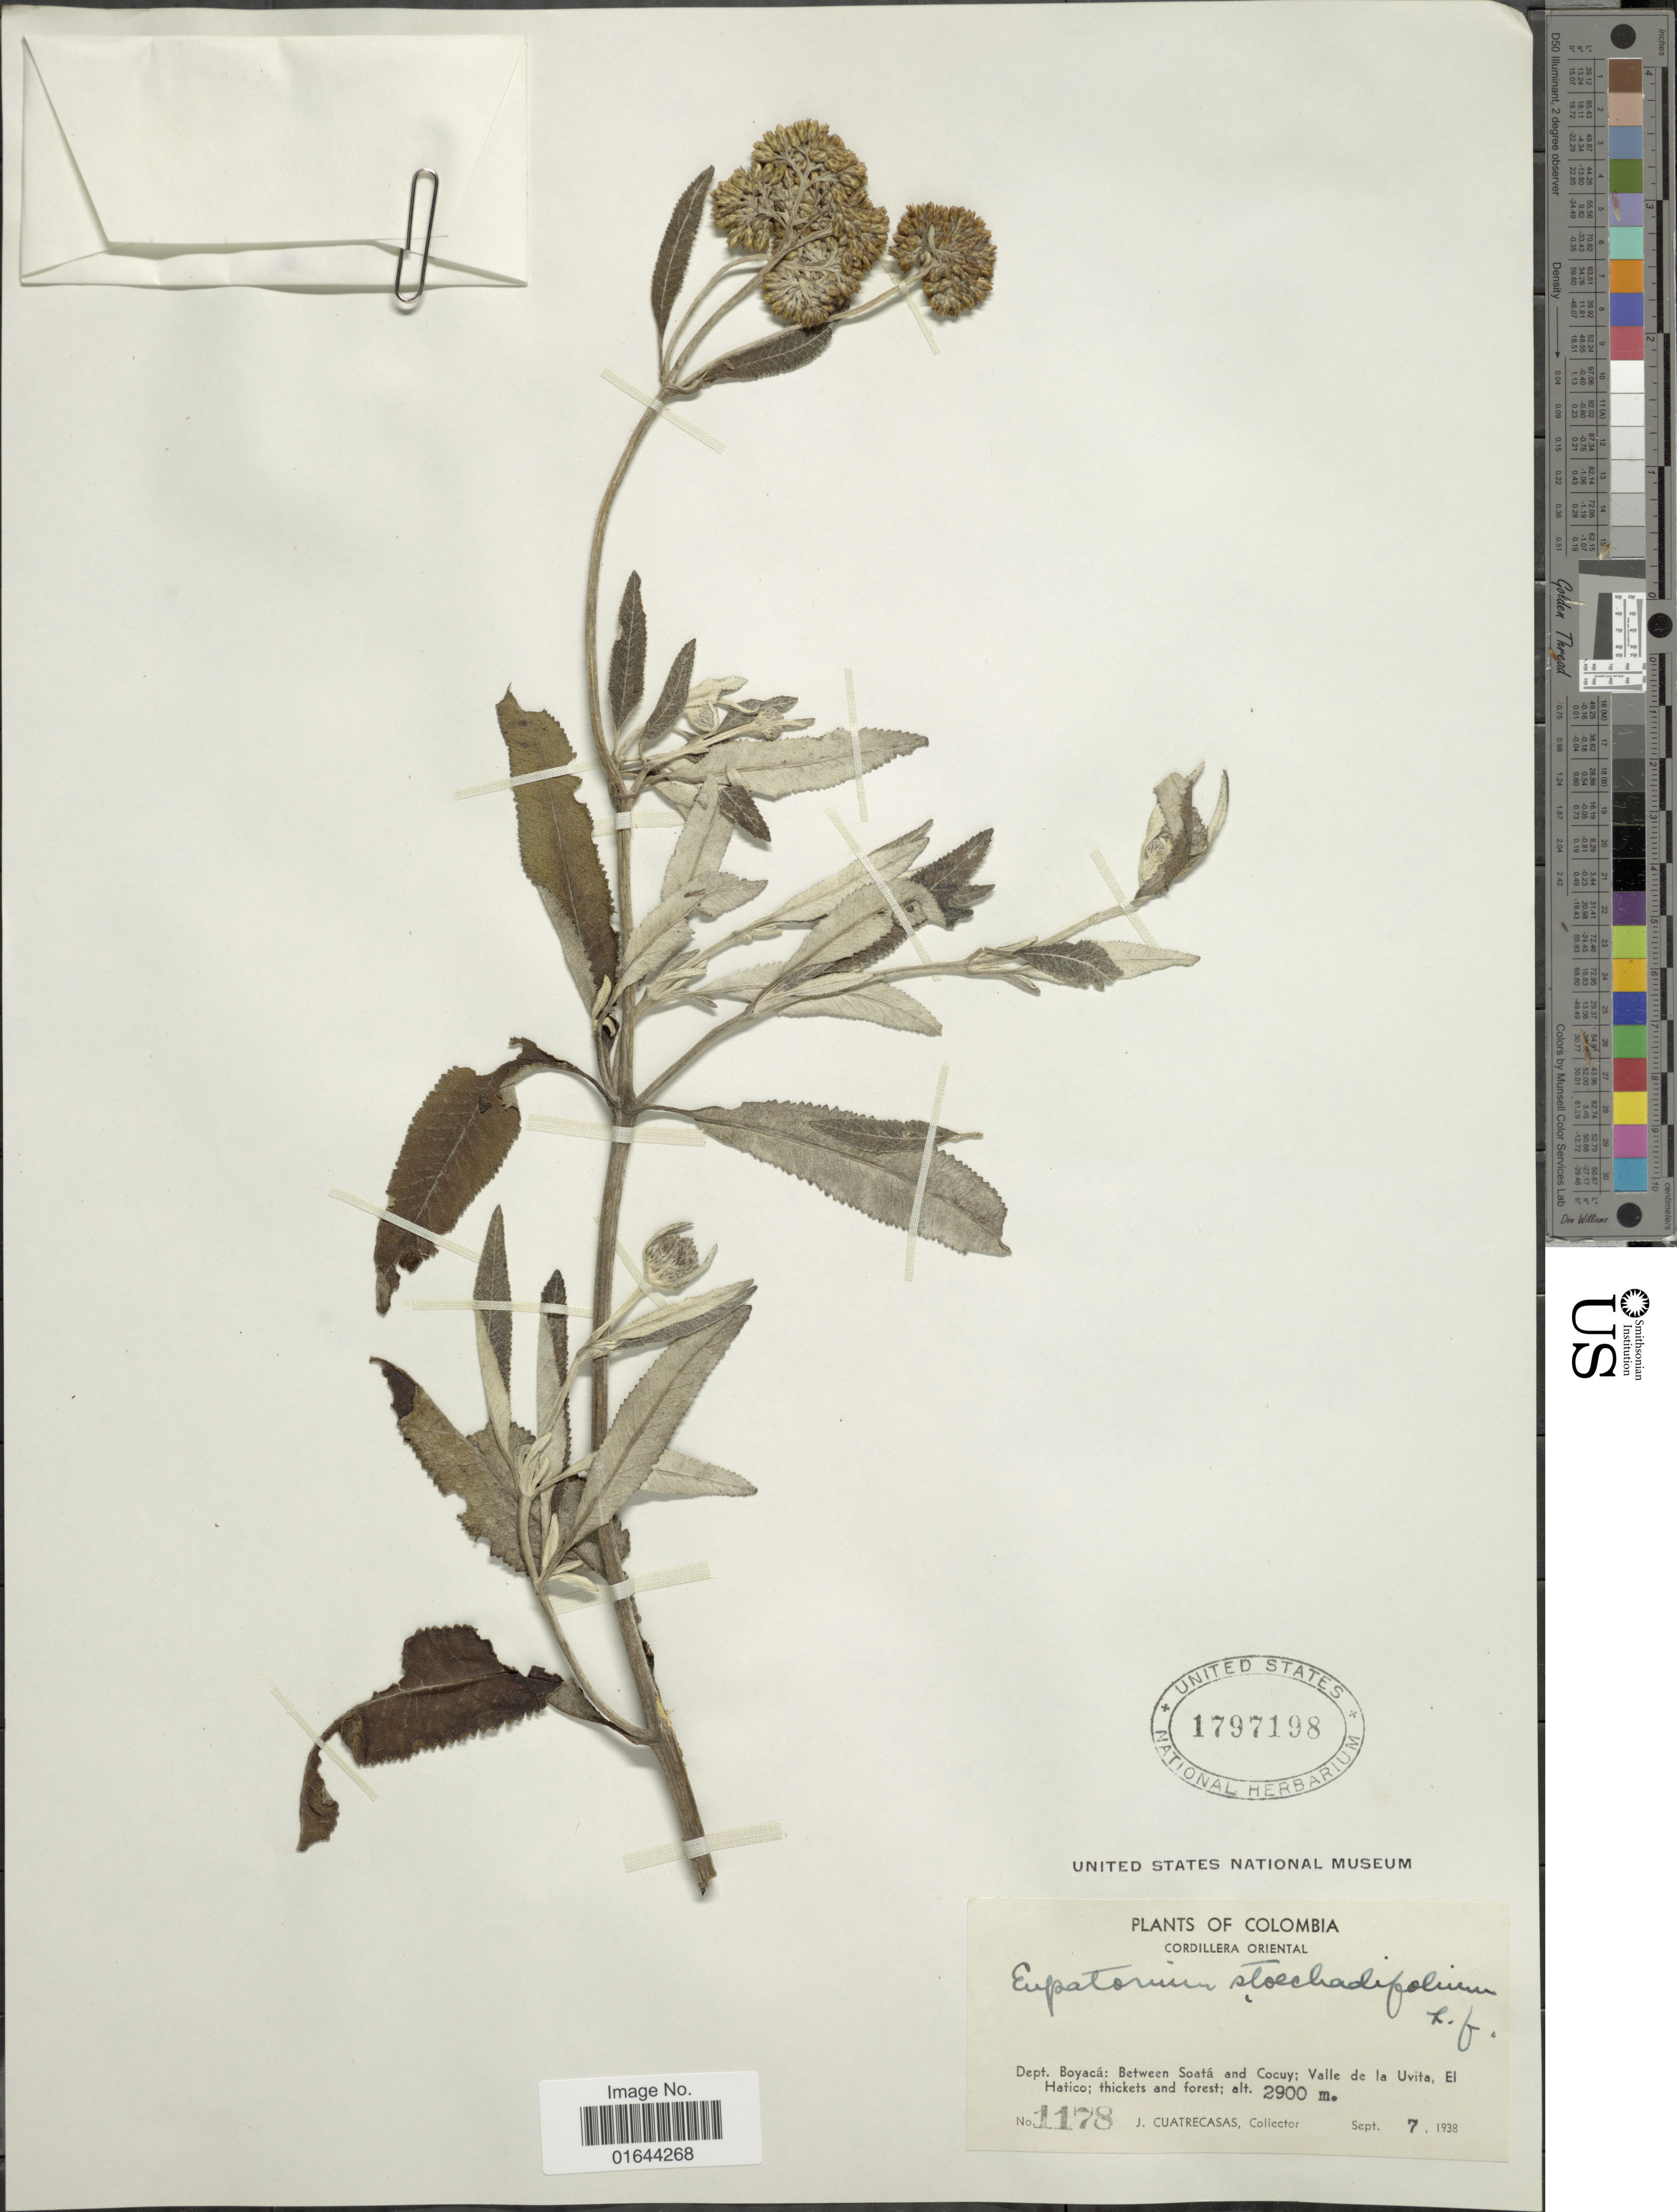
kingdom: Plantae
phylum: Tracheophyta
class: Magnoliopsida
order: Asterales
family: Asteraceae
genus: Lourteigia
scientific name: Lourteigia stoechadifolia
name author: (L. f.) R.M. King & H. Rob.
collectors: J. Cuatrecasas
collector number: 1178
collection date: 1938-09-07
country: Colombia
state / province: Boyacá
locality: Dept. Boyaca: Between Soata and Cocuy; Valle de la Uvita, El Hatico.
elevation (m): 2900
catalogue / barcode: US 1797198